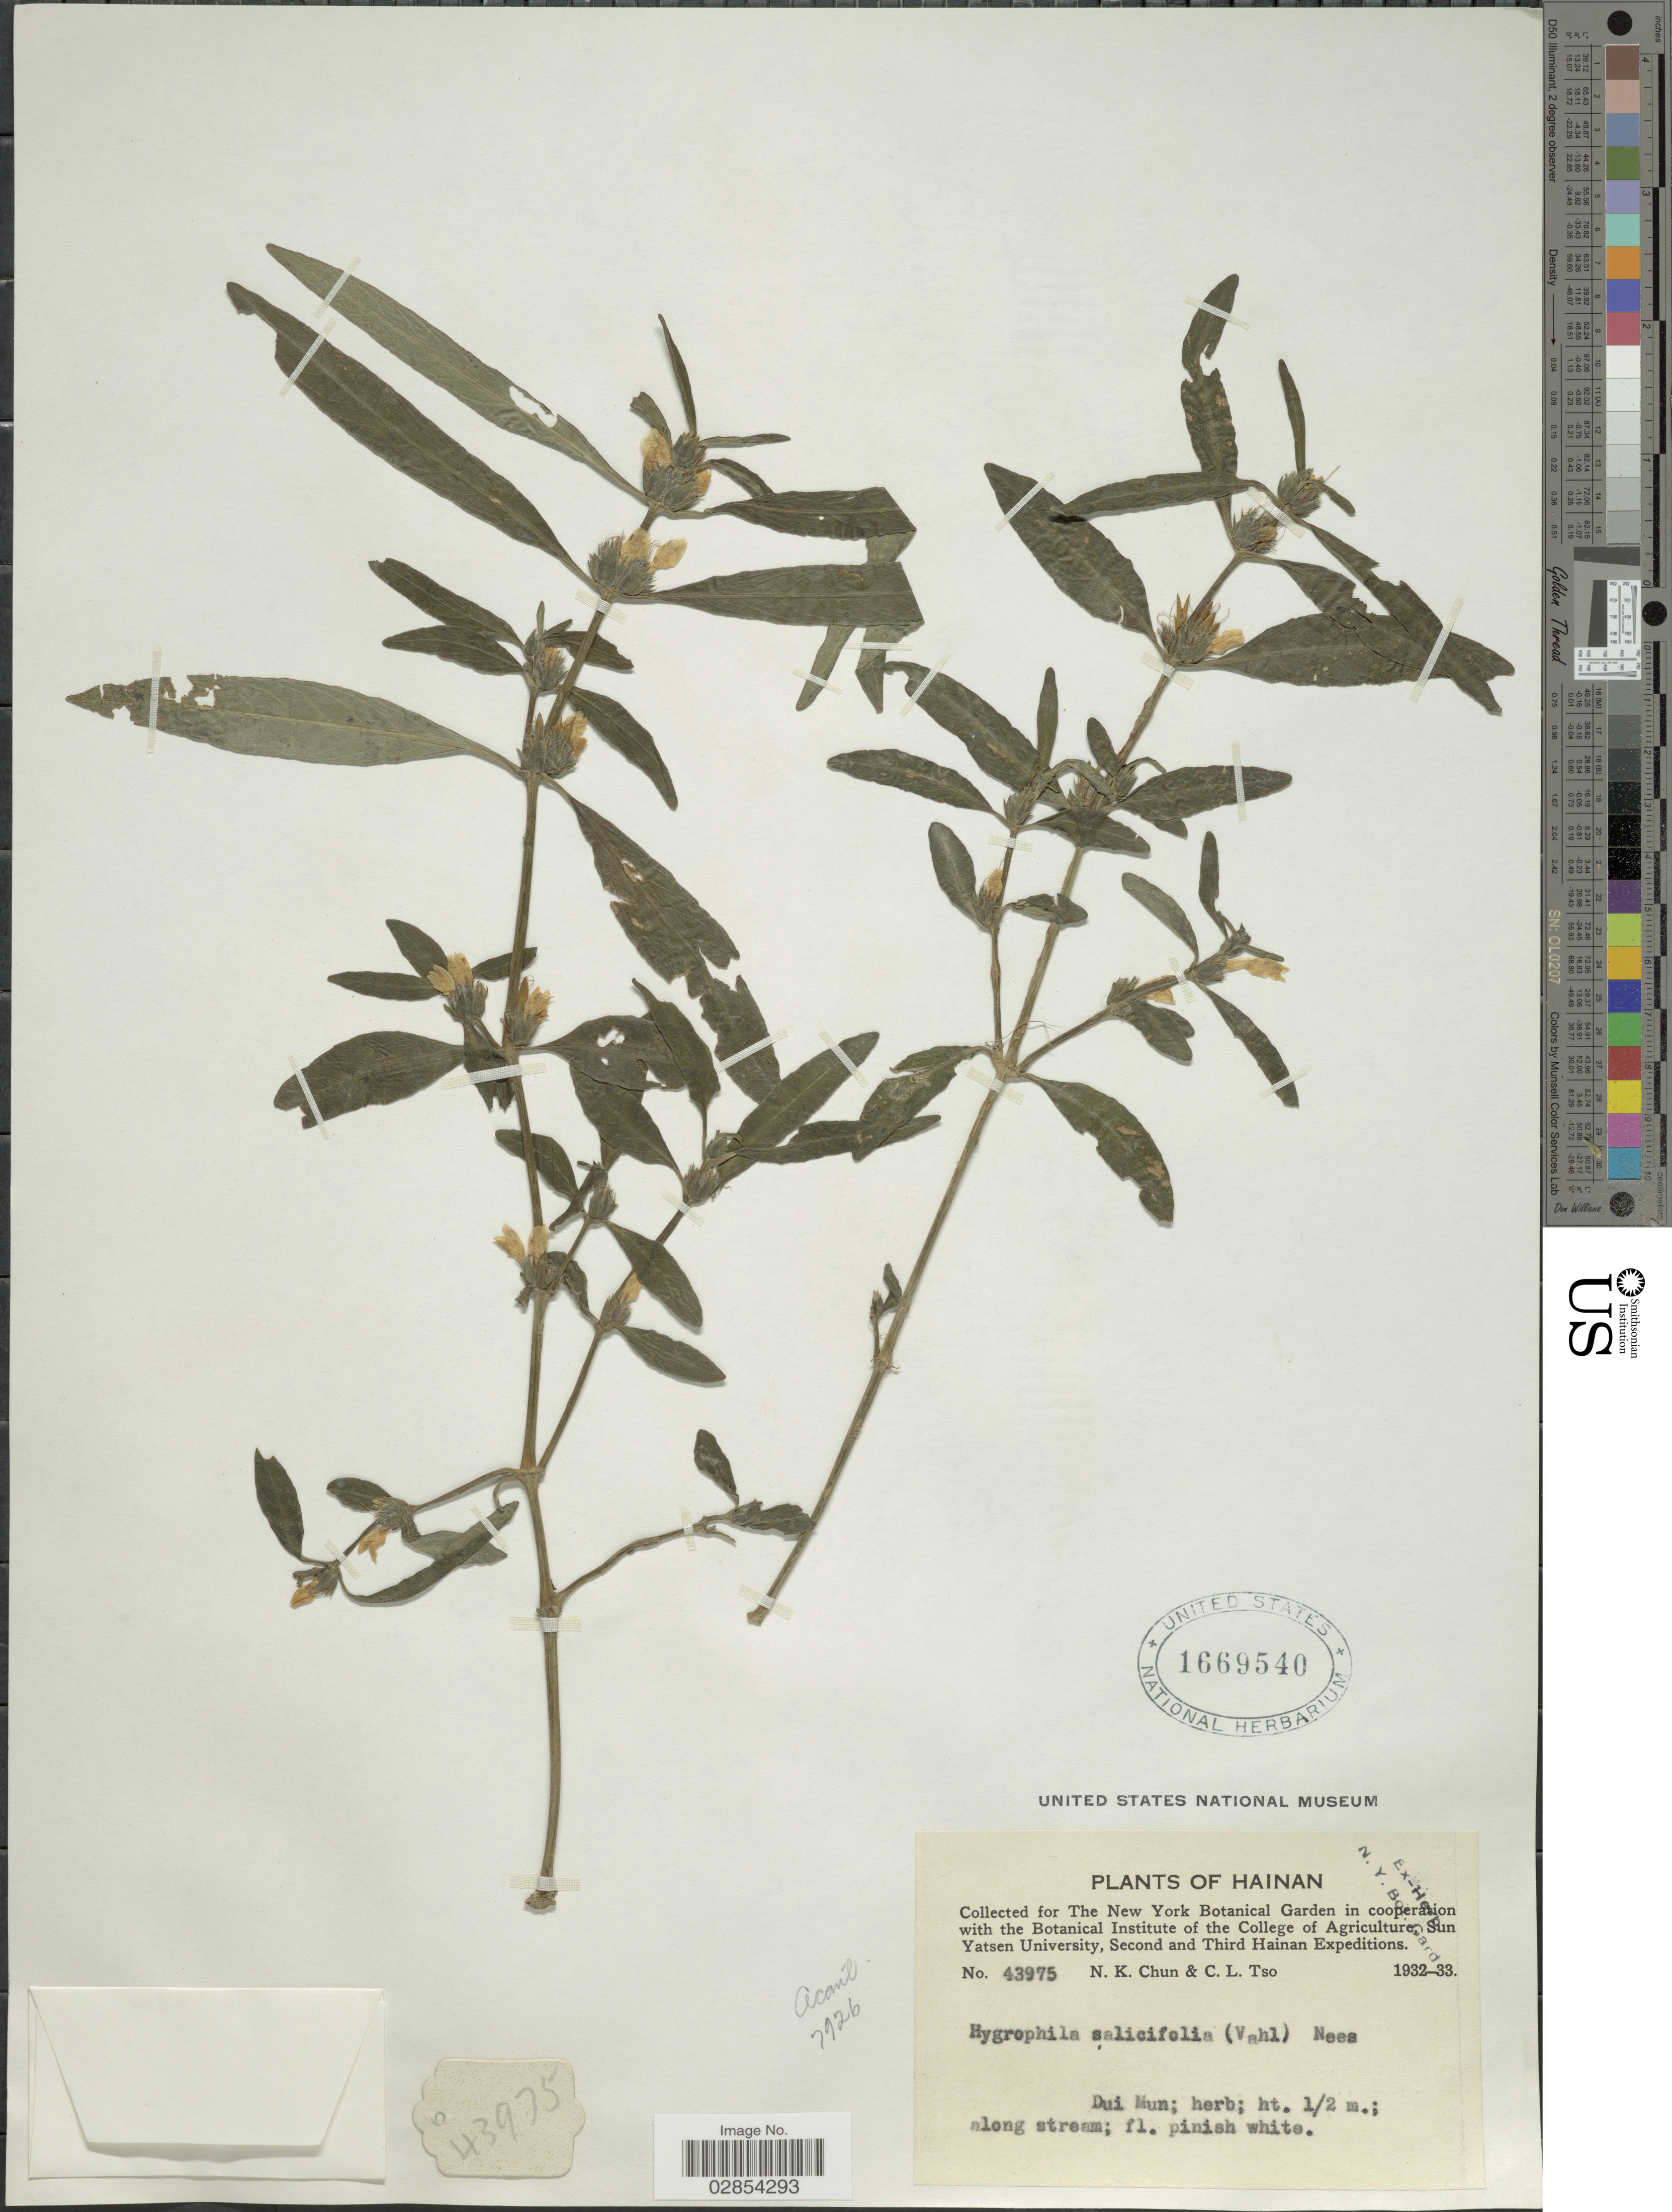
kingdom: Plantae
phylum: Tracheophyta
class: Magnoliopsida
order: Lamiales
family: Acanthaceae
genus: Hygrophila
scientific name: Hygrophila angustifolia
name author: R. Br.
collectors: N. K. Chun & C. Tso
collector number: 43975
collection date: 1932/1933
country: China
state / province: Hainan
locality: Dui Mun.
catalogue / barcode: US 1669540